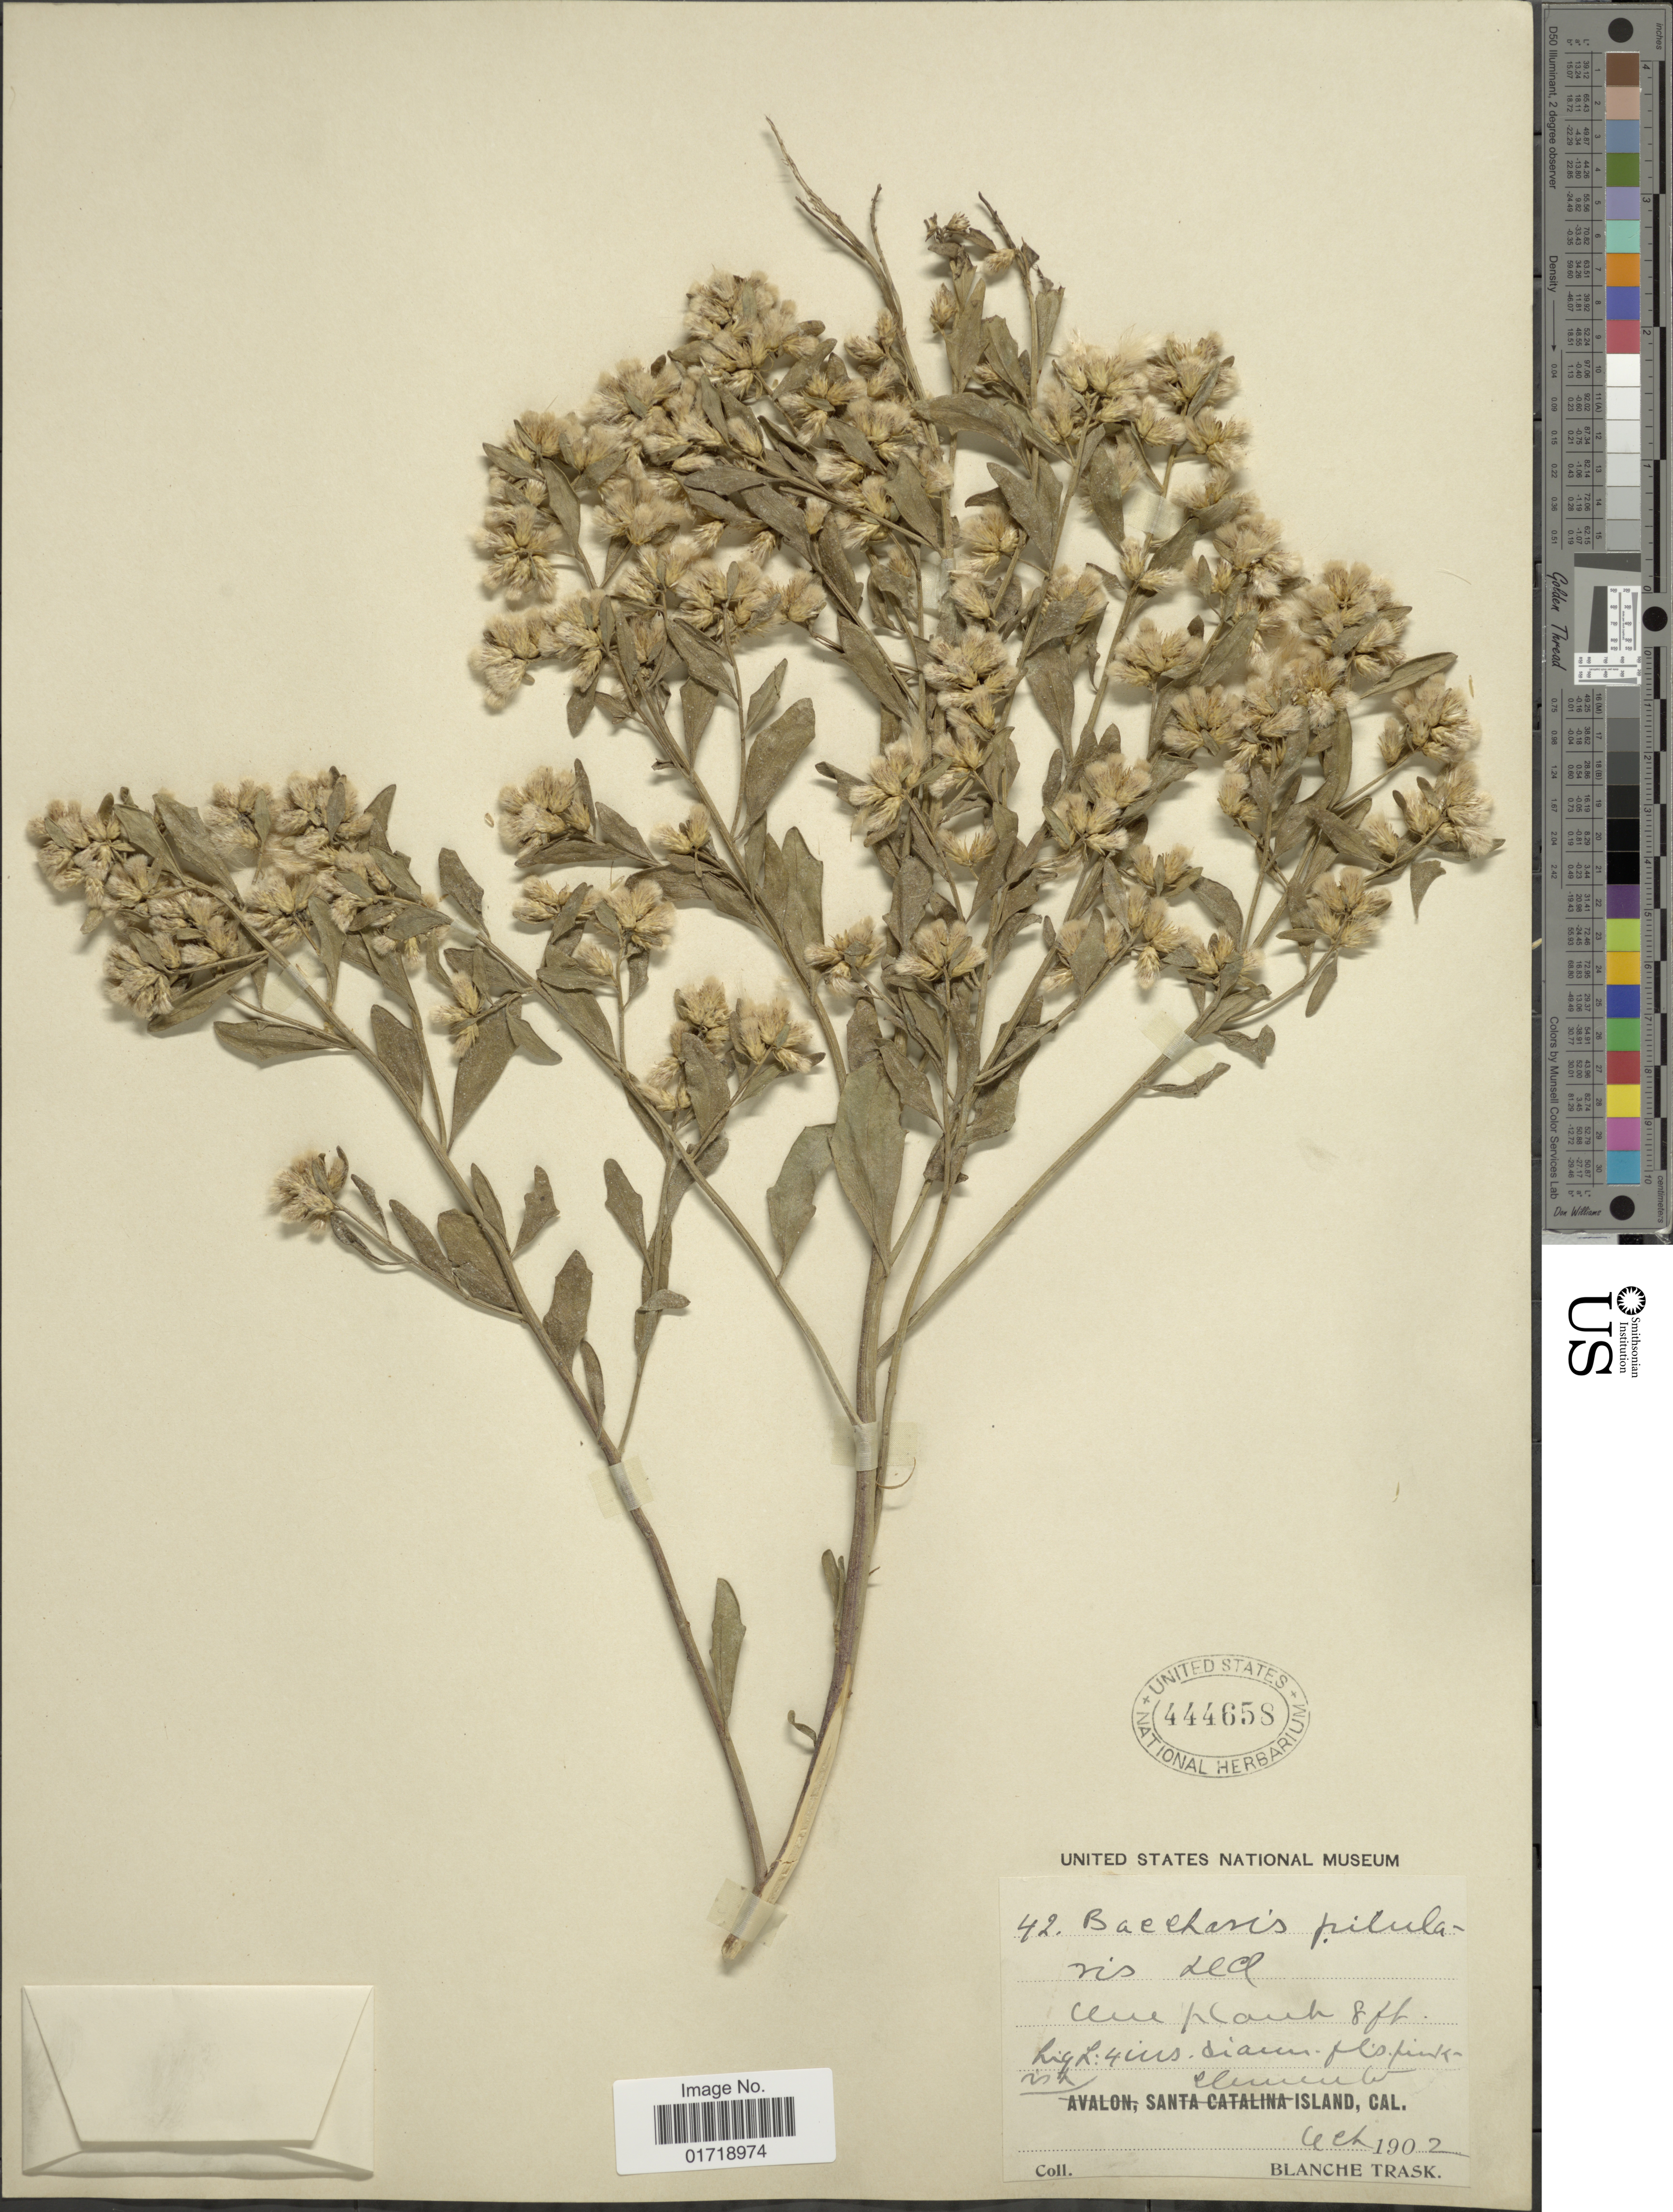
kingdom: Plantae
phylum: Tracheophyta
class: Magnoliopsida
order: Asterales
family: Asteraceae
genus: Baccharis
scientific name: Baccharis pilularis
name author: DC.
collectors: B. Trask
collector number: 42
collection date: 1902-10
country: United States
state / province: California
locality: Clemen Co.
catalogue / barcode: US 444658